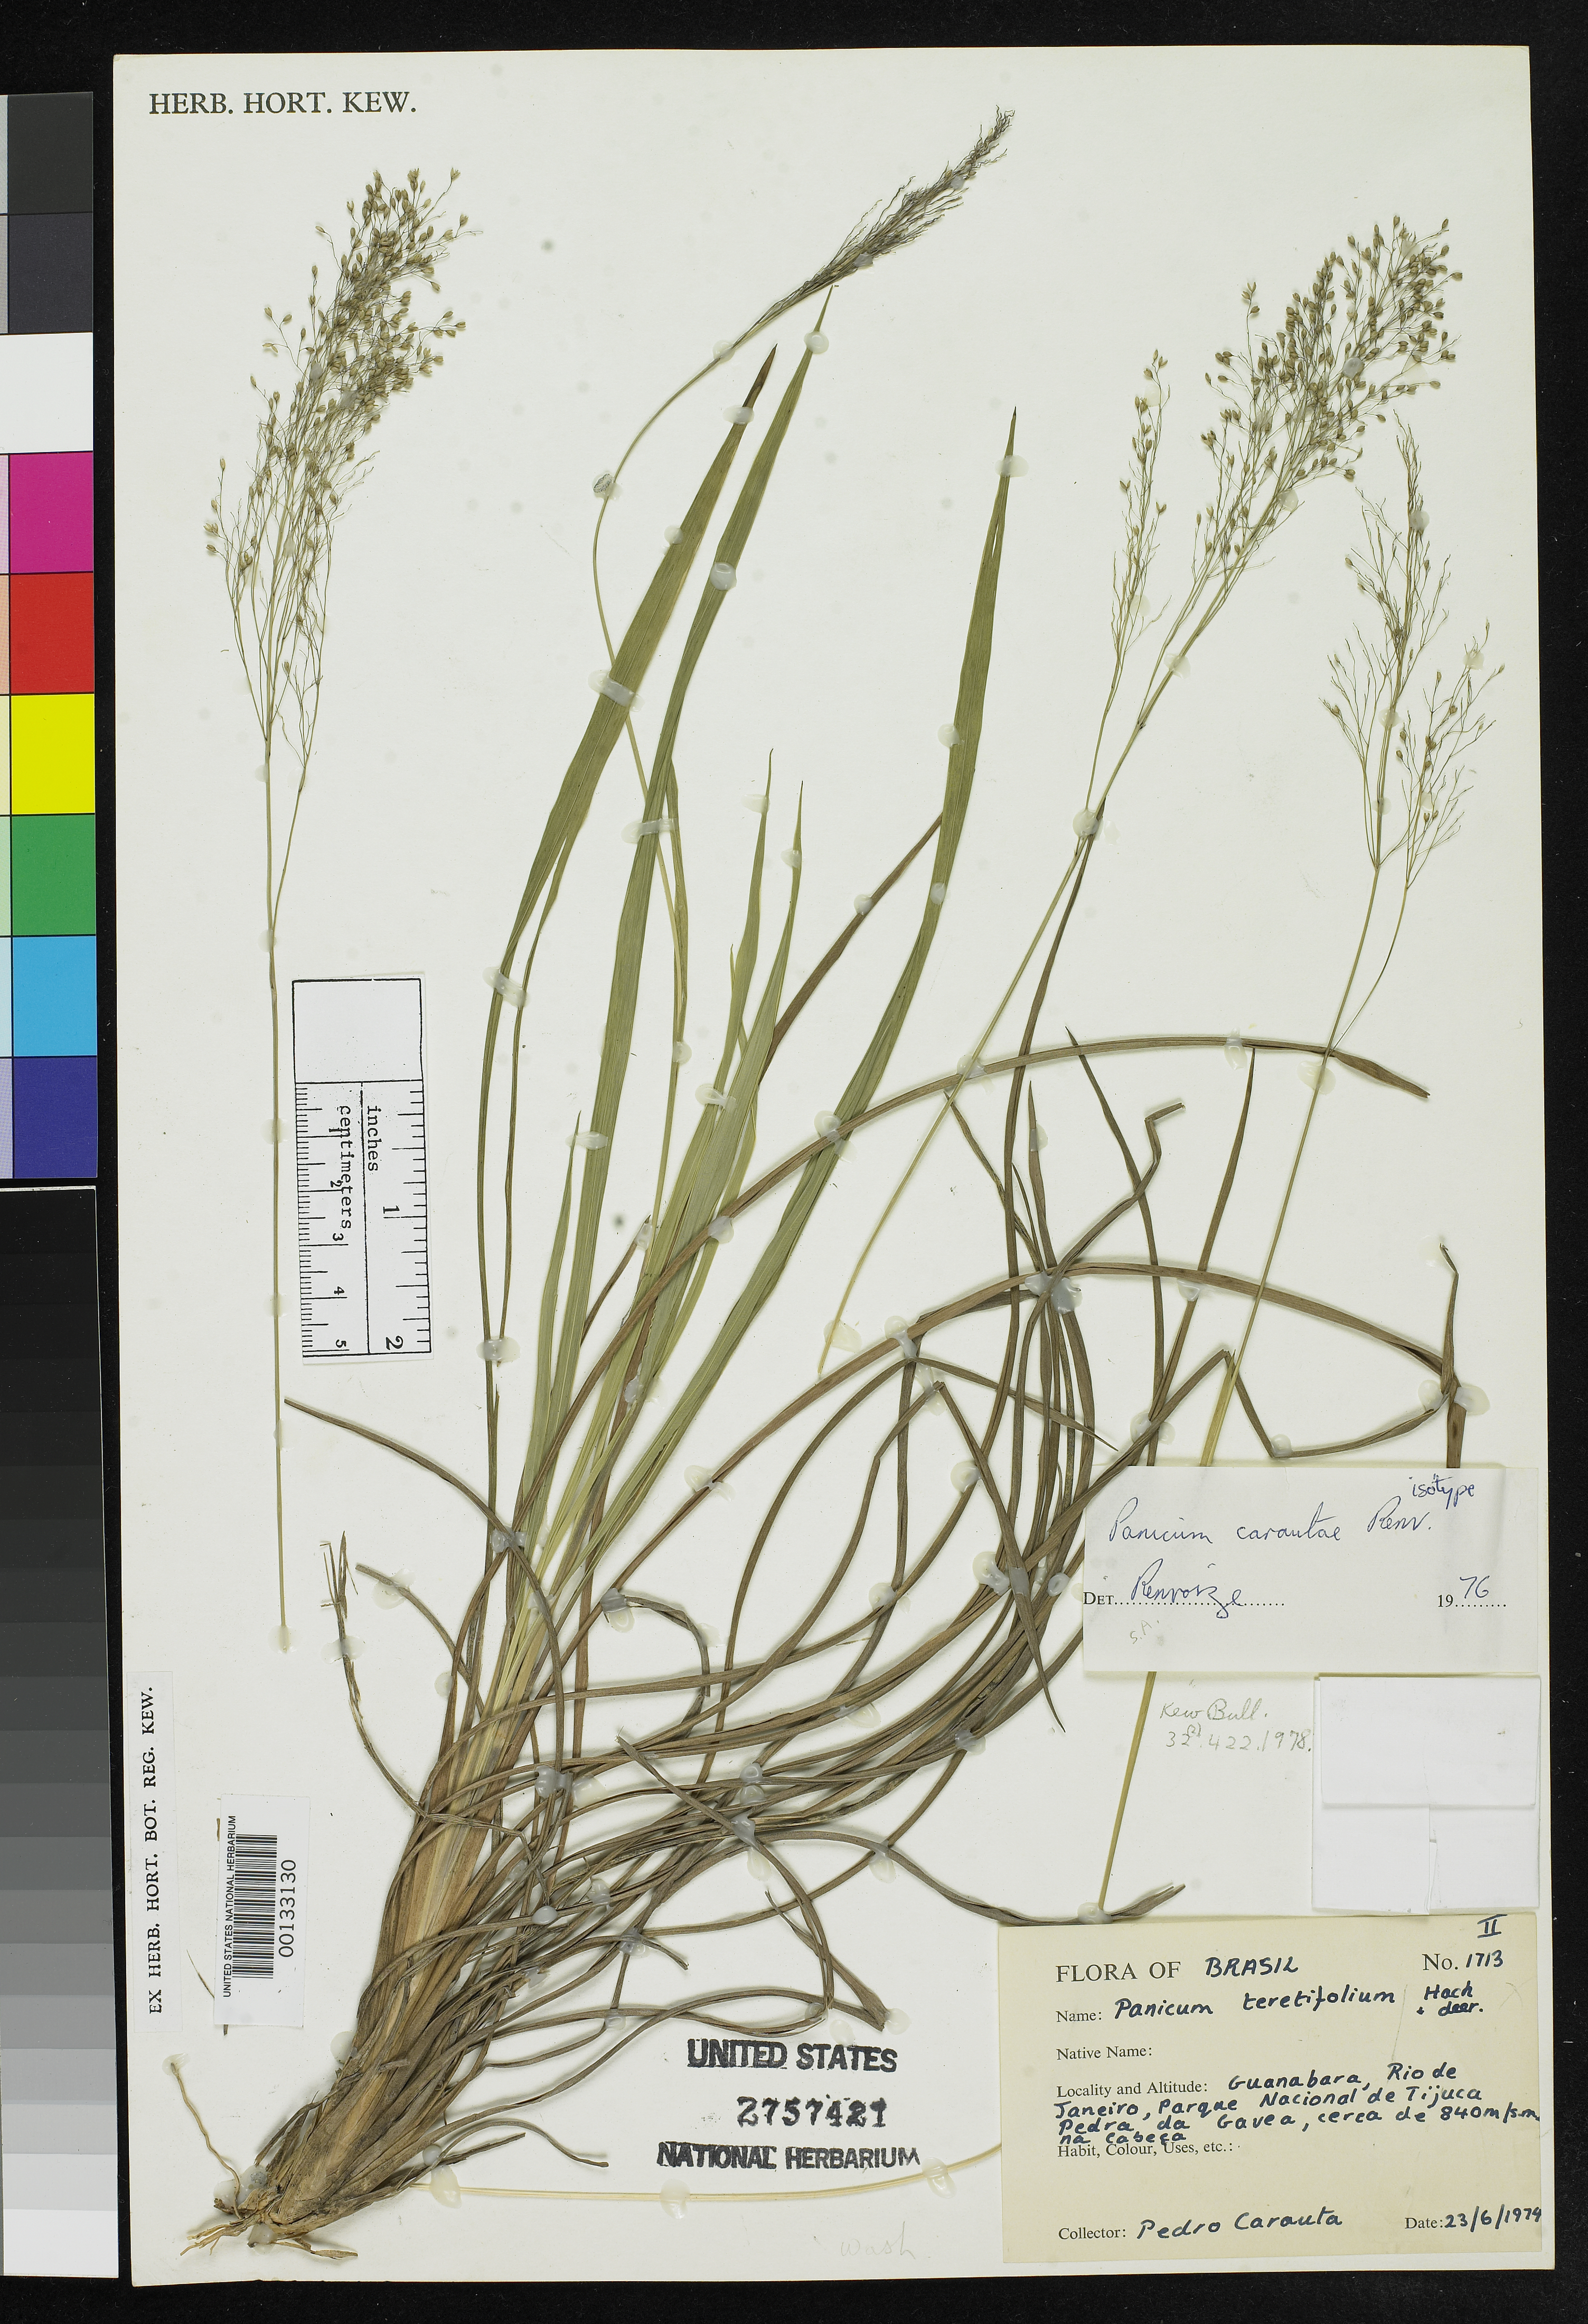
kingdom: Plantae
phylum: Tracheophyta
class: Liliopsida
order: Poales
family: Poaceae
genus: Panicum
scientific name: Panicum carautae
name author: Renvoize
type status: Isotype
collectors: P. Carauta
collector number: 1713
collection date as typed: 23 Jun 1974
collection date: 1974-06-23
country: Brazil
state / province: Rio de Janeiro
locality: Rio de Janeiro, Parque Nacional de Tijuca, Pedra da Gavea.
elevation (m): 840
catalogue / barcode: US 2757421